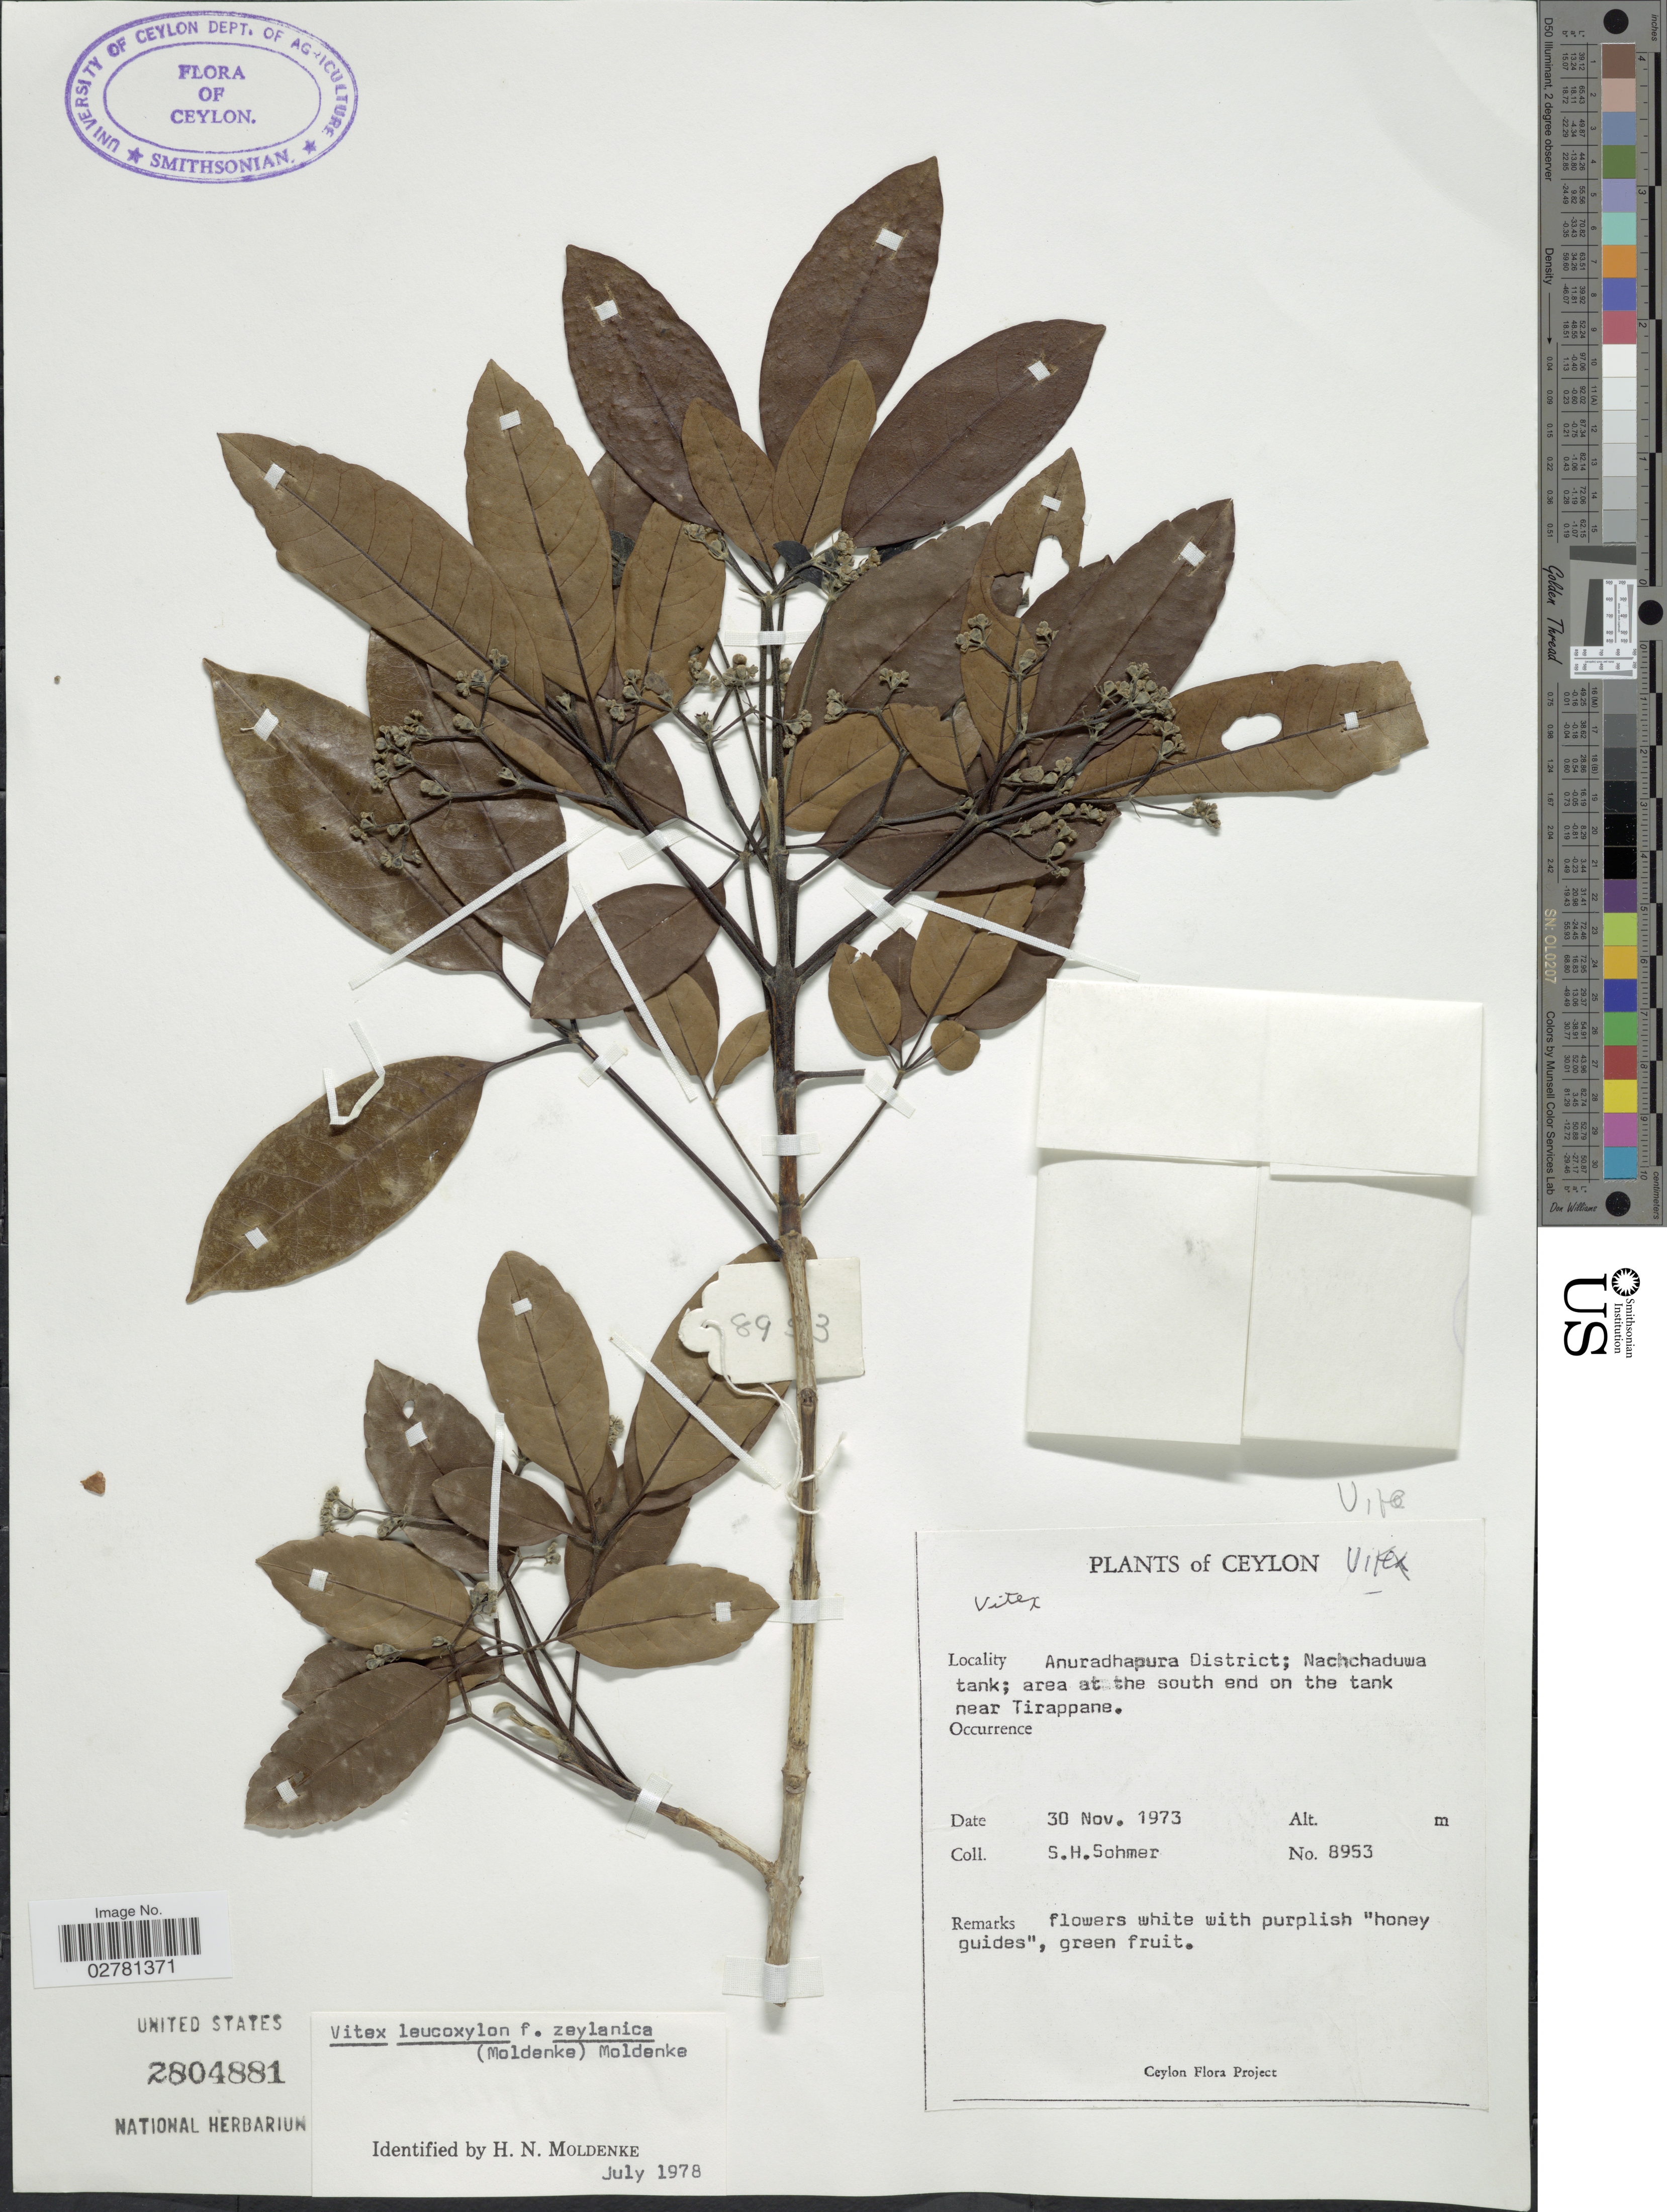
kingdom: Plantae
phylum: Tracheophyta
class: Magnoliopsida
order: Lamiales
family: Lamiaceae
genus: Vitex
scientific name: Vitex leucoxylon var. zeylanica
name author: Moldenke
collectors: S. H. Sohmer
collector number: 8953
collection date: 1973-11-30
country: Sri Lanka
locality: Ceylon. Anuradhapura District; Nachchaduwa tank; area at the south end on the tank near Tirappane.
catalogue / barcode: US 2804881